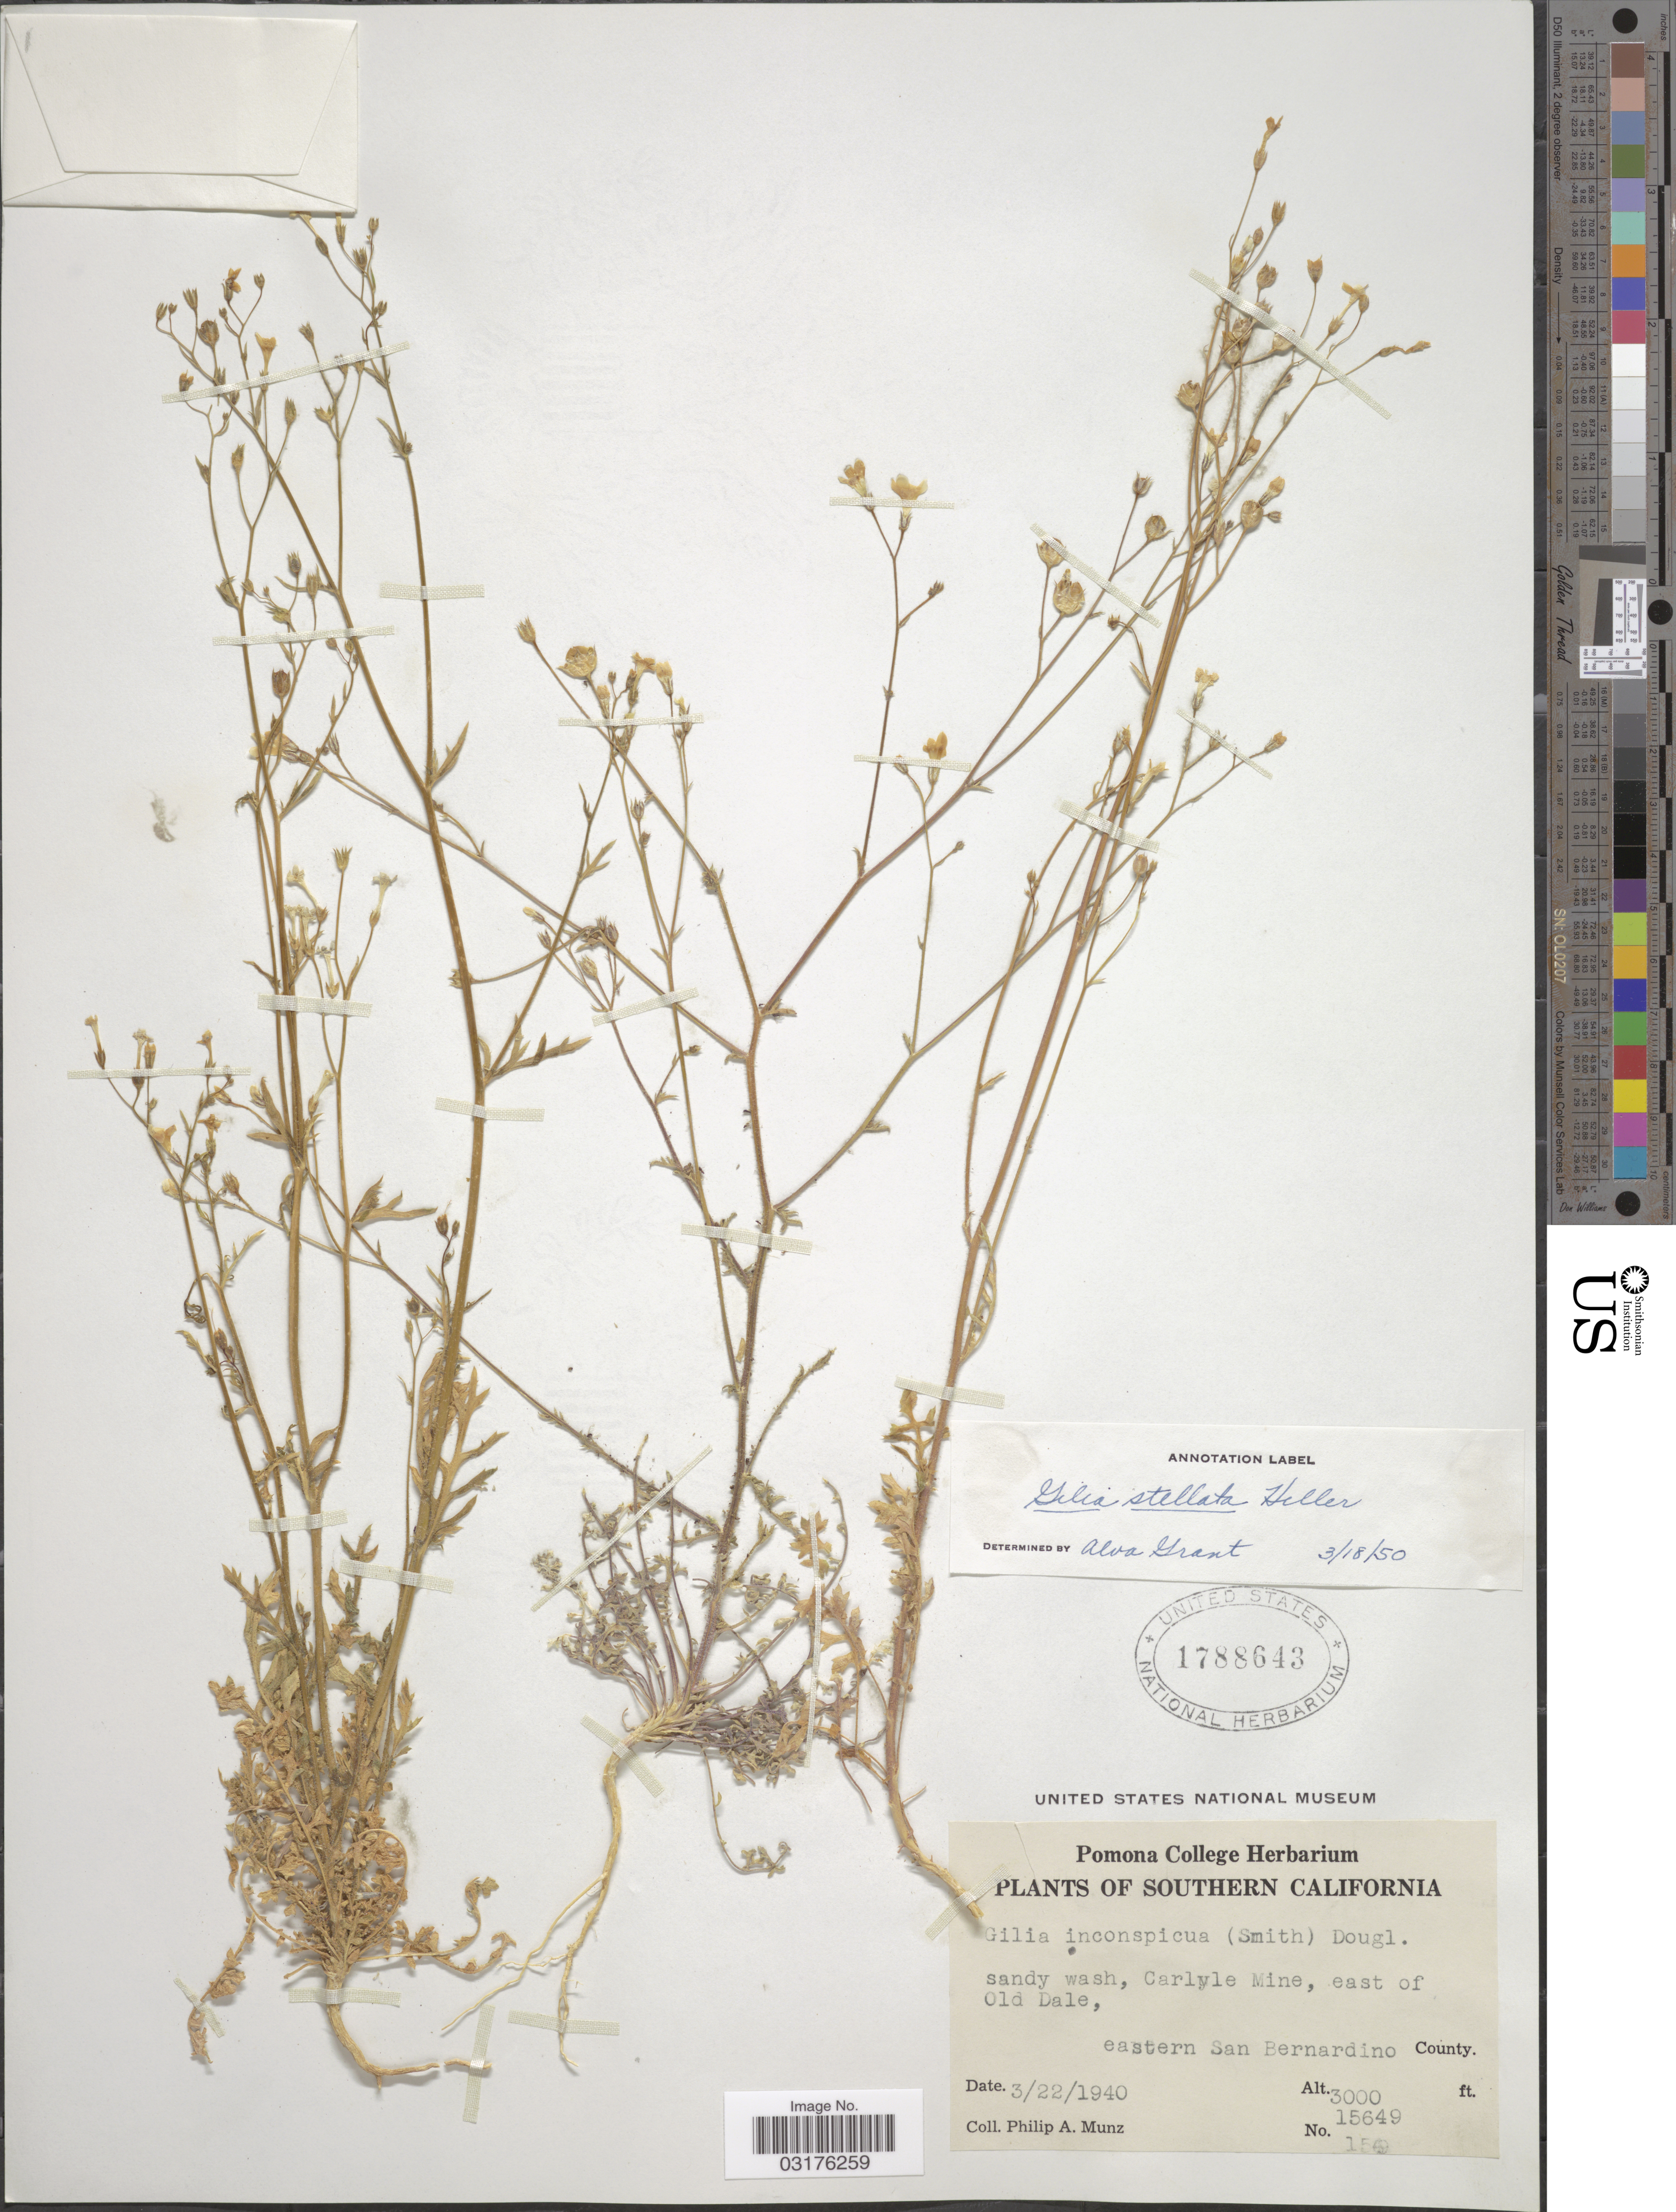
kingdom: Plantae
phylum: Tracheophyta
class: Magnoliopsida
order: Ericales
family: Polemoniaceae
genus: Gilia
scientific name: Gilia stellata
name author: A. Heller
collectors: P. A. Munz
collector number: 15649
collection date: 1940-03-22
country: United States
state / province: California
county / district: San Bernardino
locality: Southern California, sandy wash, Carlyle Mine, east of Old Dale, eastern San Bernardino County.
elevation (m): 914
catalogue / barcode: US 1788643